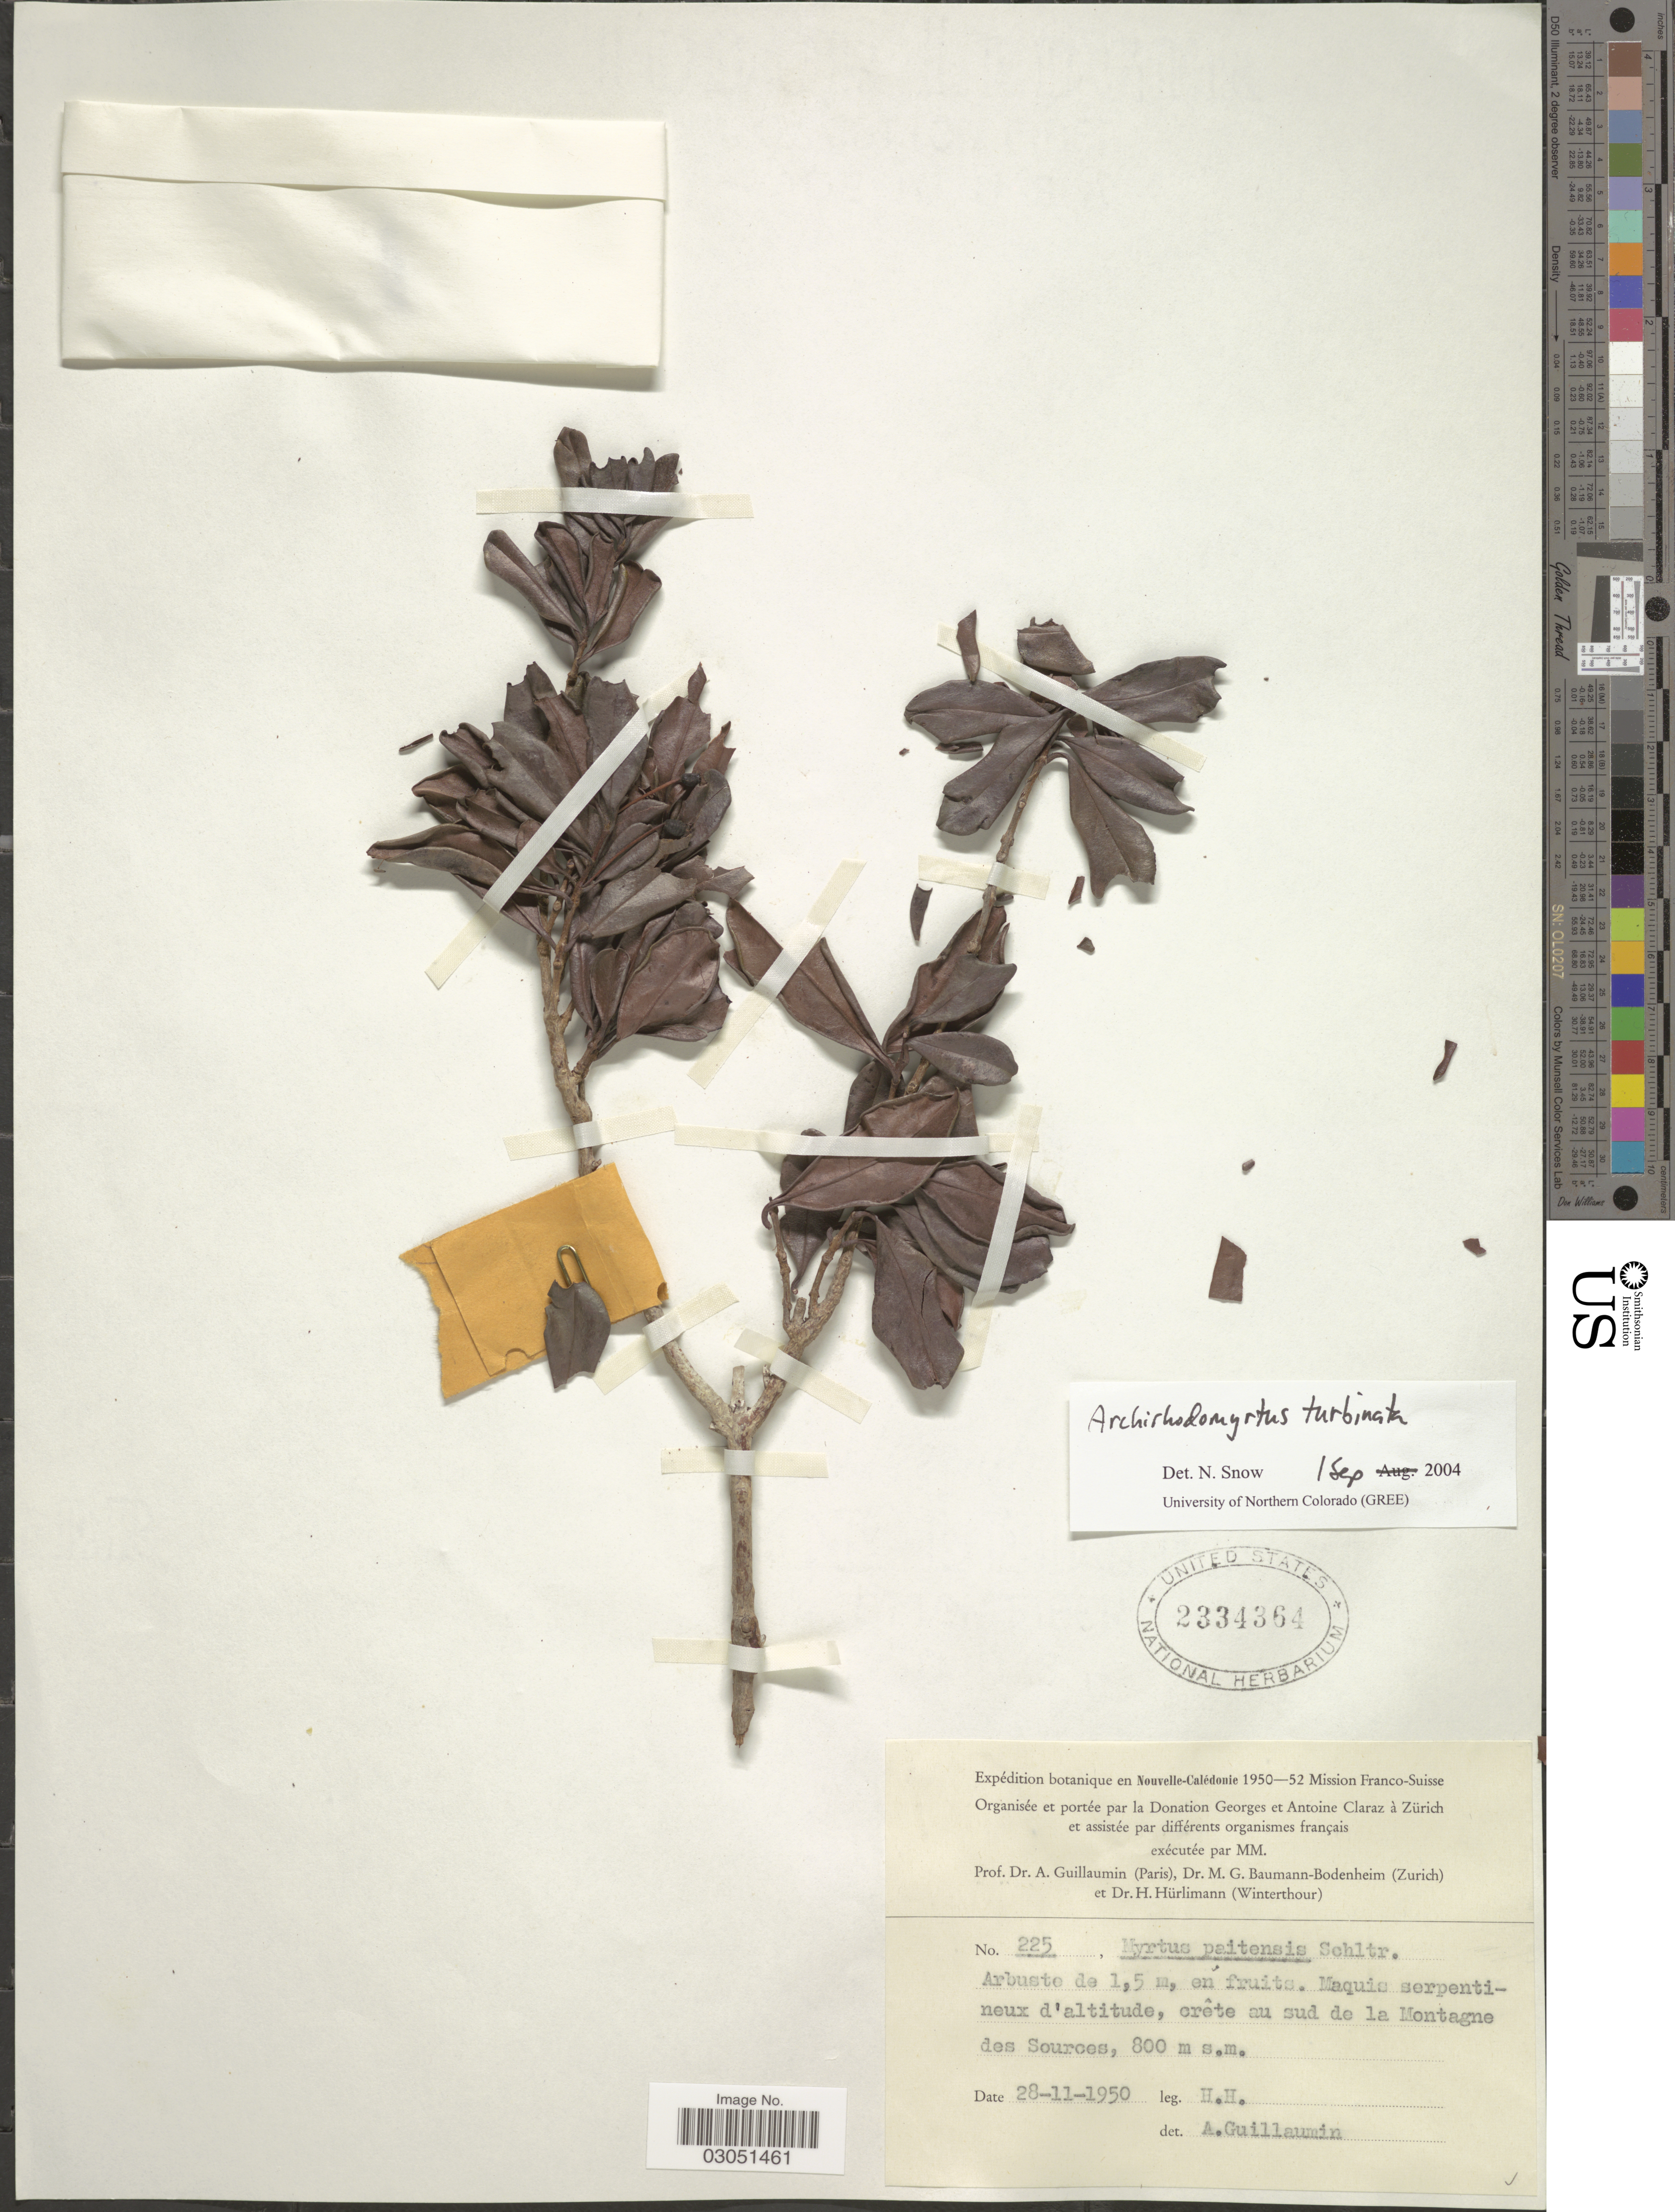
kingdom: Plantae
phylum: Tracheophyta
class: Magnoliopsida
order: Myrtales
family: Myrtaceae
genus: Archirhodomyrtus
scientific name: Archirhodomyrtus turbinata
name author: (Schltr.) Burret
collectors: H. Hürlimann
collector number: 225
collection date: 1950-11-28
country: New Caledonia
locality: Nouvelle-Calédonie, crête au sud de la Montagne des Sources.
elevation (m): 800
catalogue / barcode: US 2334364